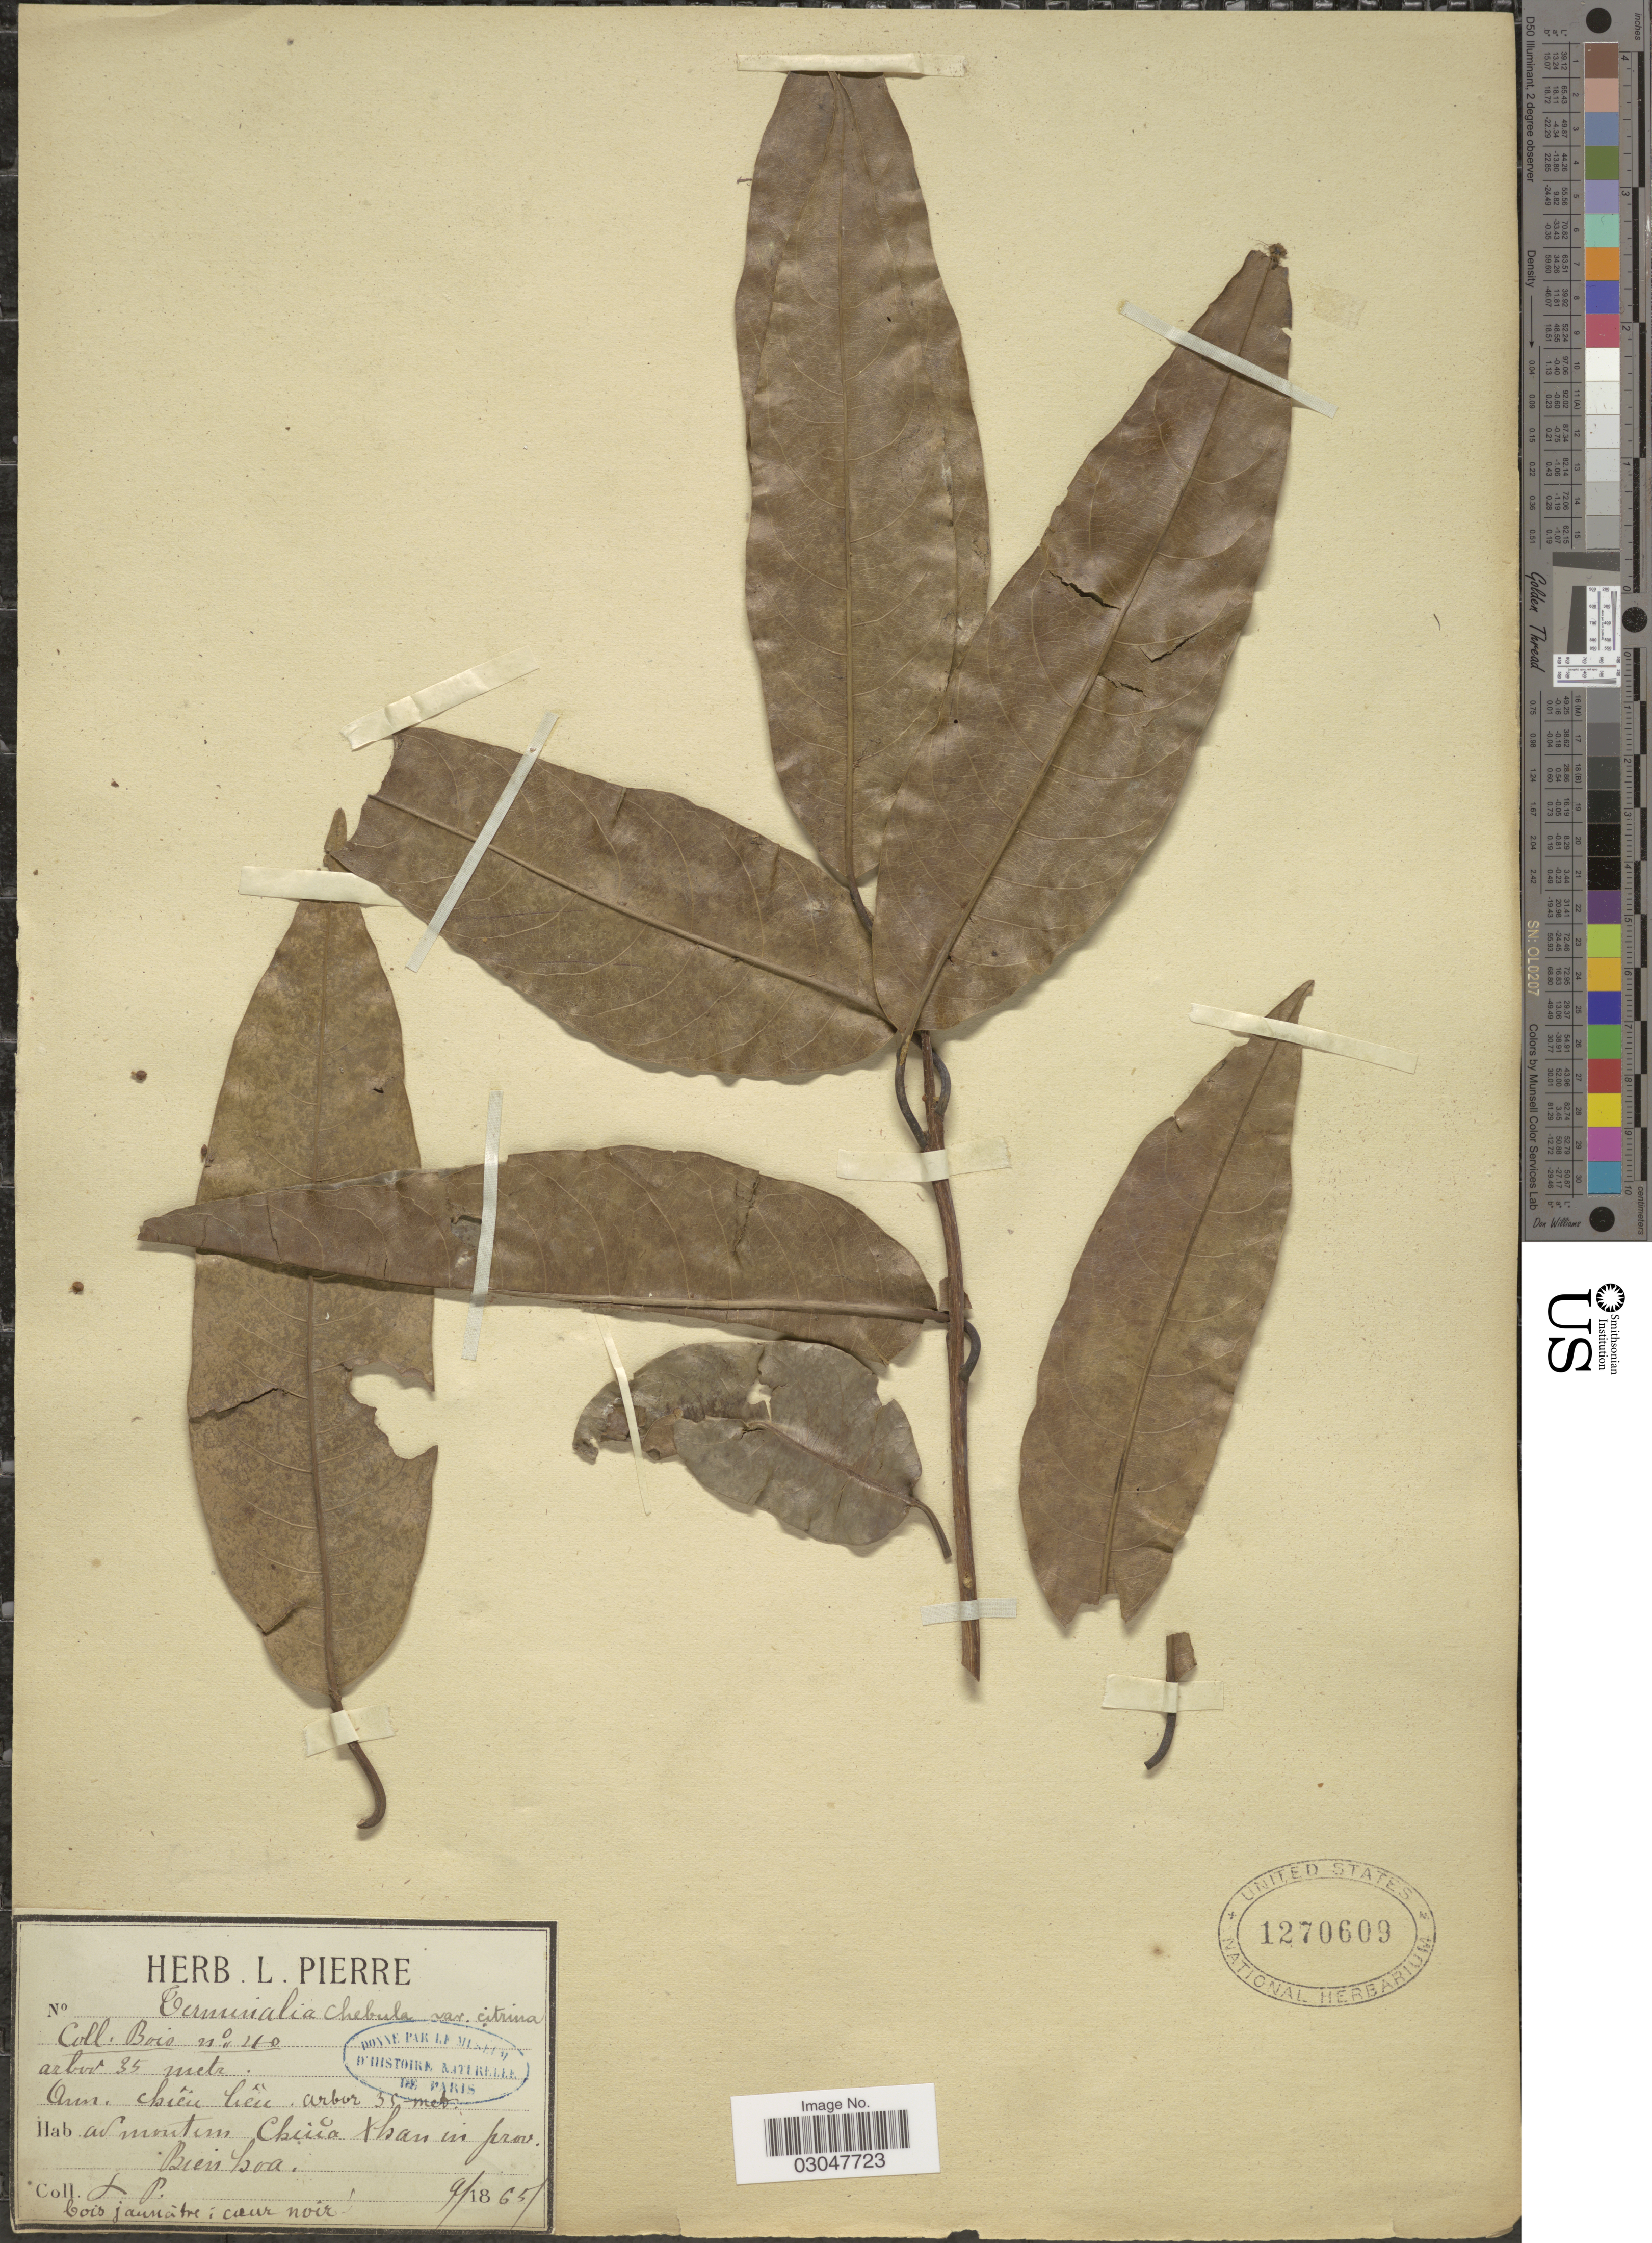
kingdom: Plantae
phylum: Tracheophyta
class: Magnoliopsida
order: Myrtales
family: Combretaceae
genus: Terminalia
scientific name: Terminalia chebula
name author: Retz.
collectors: L. Pierre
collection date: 1865-09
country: Vietnam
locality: Ad montem Chino than in prov. Bien hoa.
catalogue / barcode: US 1270609